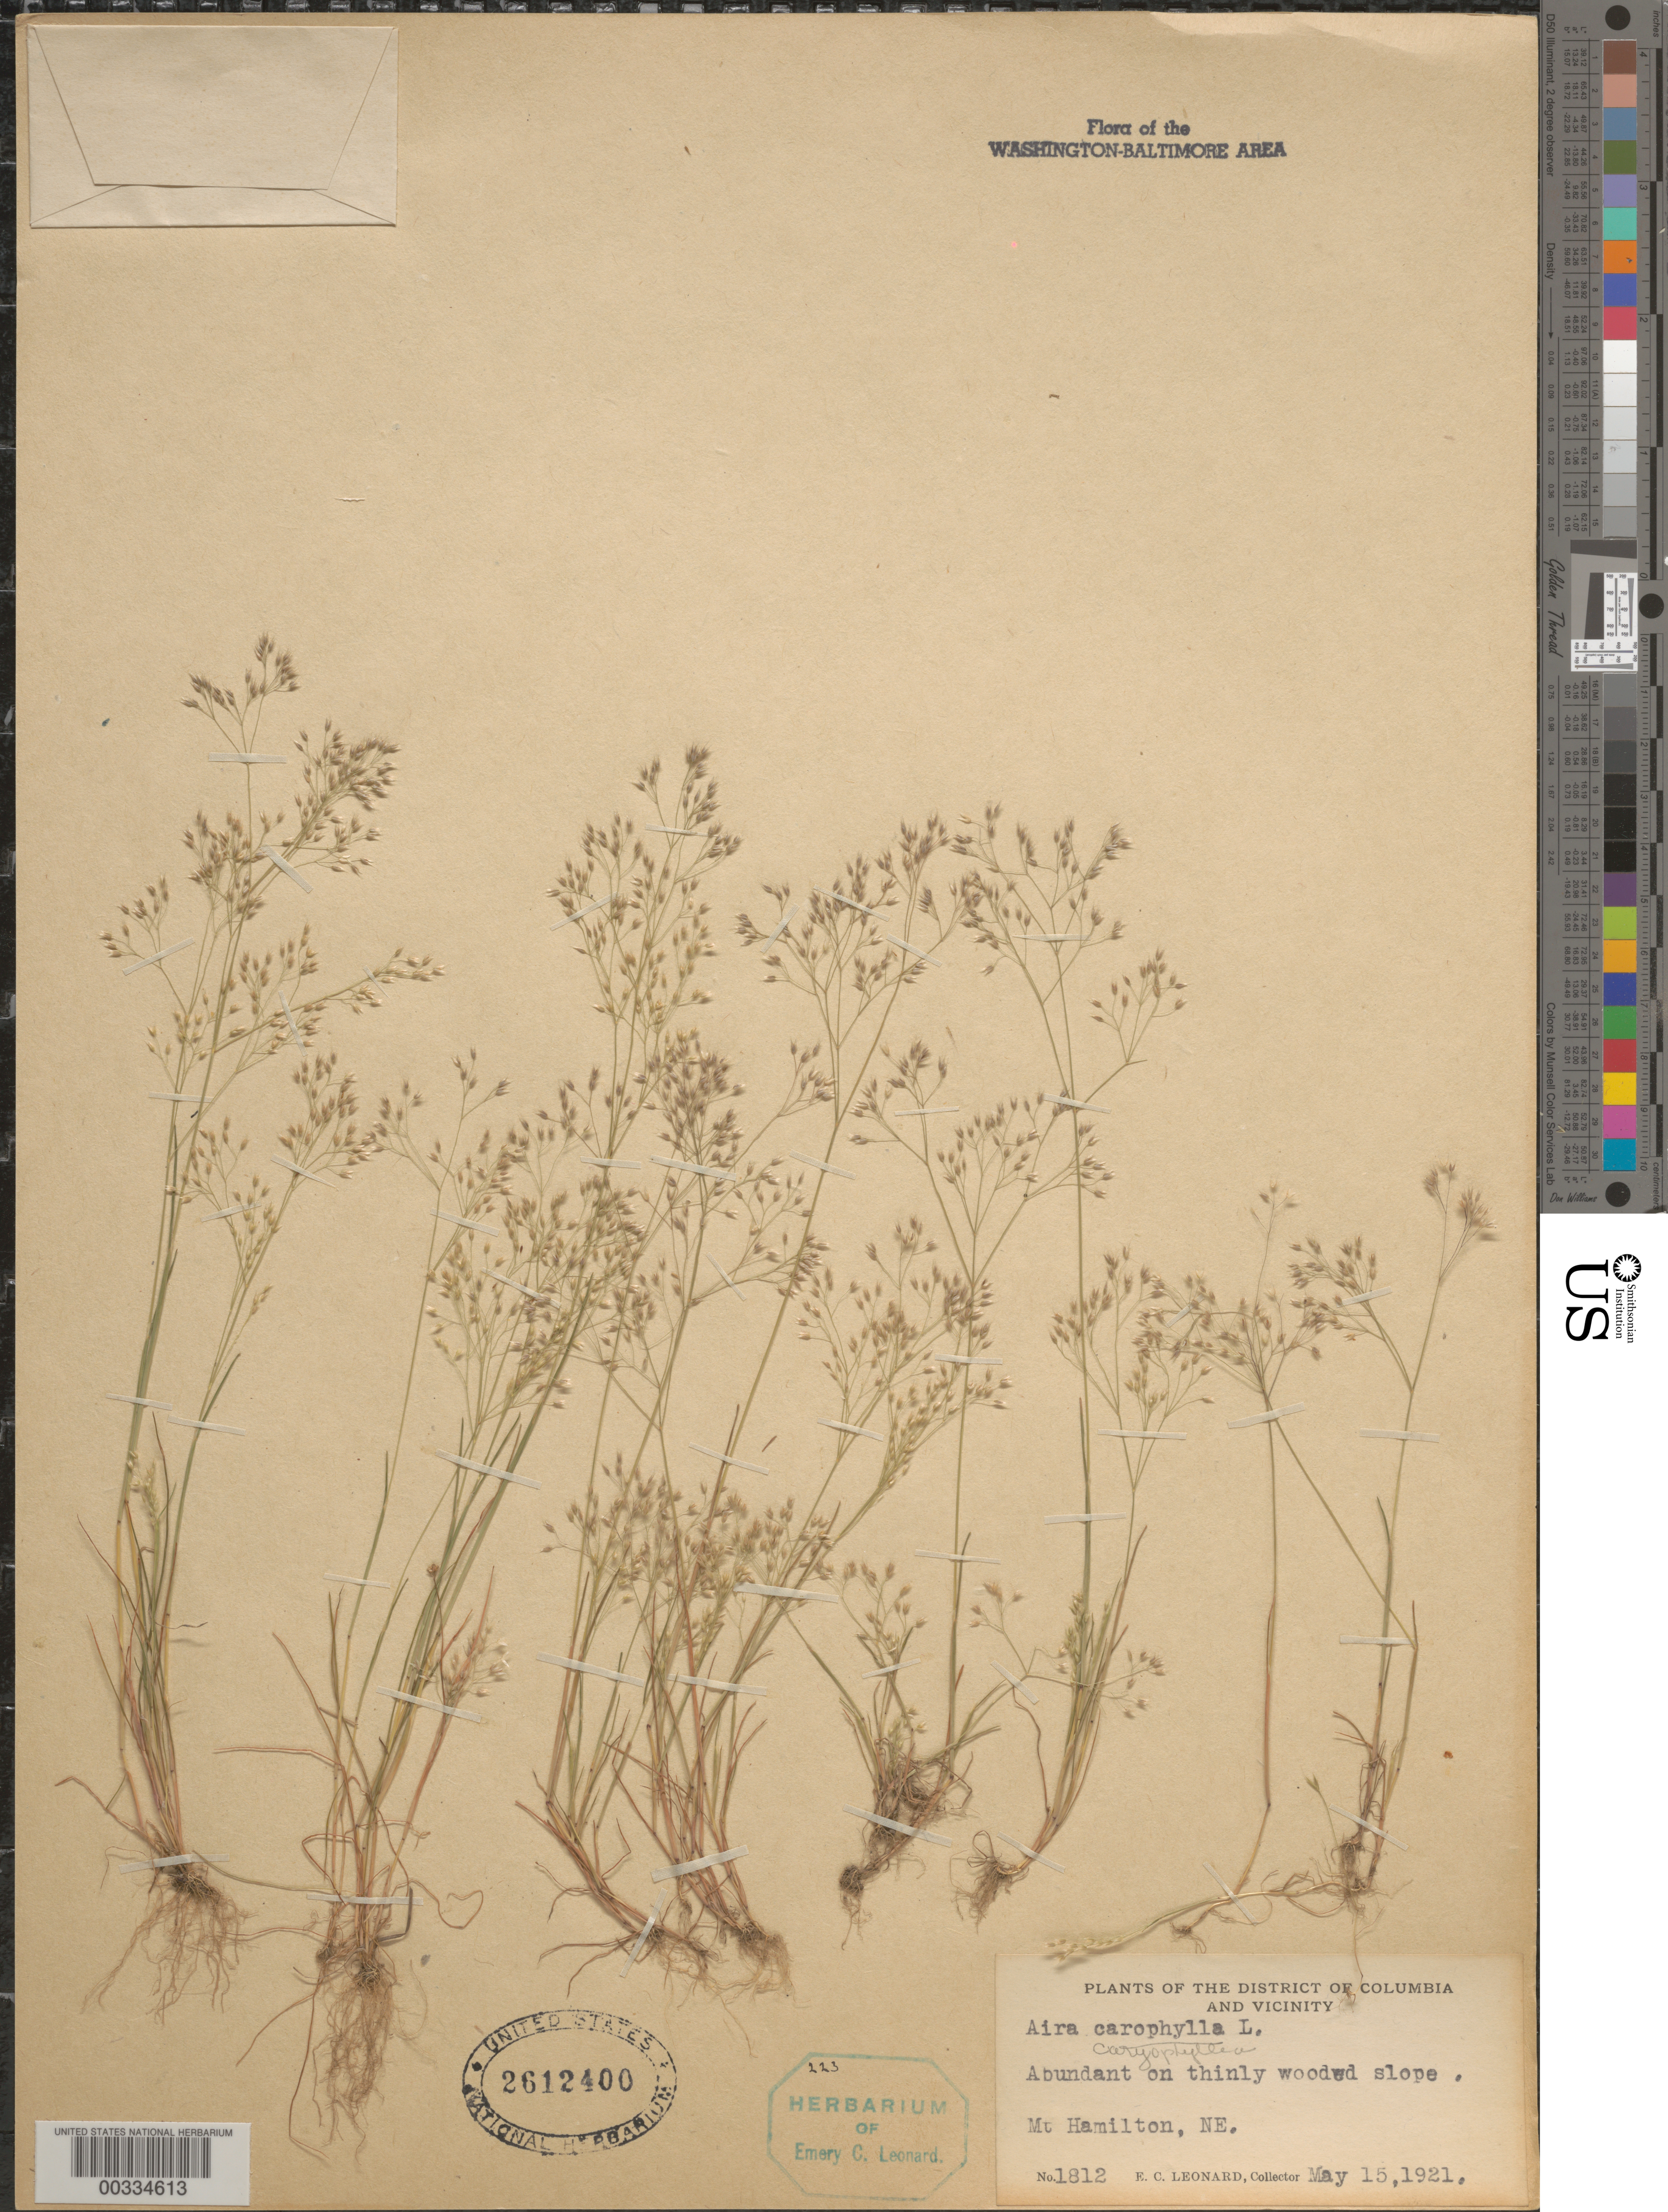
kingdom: Plantae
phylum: Tracheophyta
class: Liliopsida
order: Poales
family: Poaceae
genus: Aira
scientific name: Aira caryophyllea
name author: L.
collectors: E. C. Leonard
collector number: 1812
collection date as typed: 15 May 1921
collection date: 1921-05-15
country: United States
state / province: District of Columbia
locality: Mount Hamilton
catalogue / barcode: US 2612400